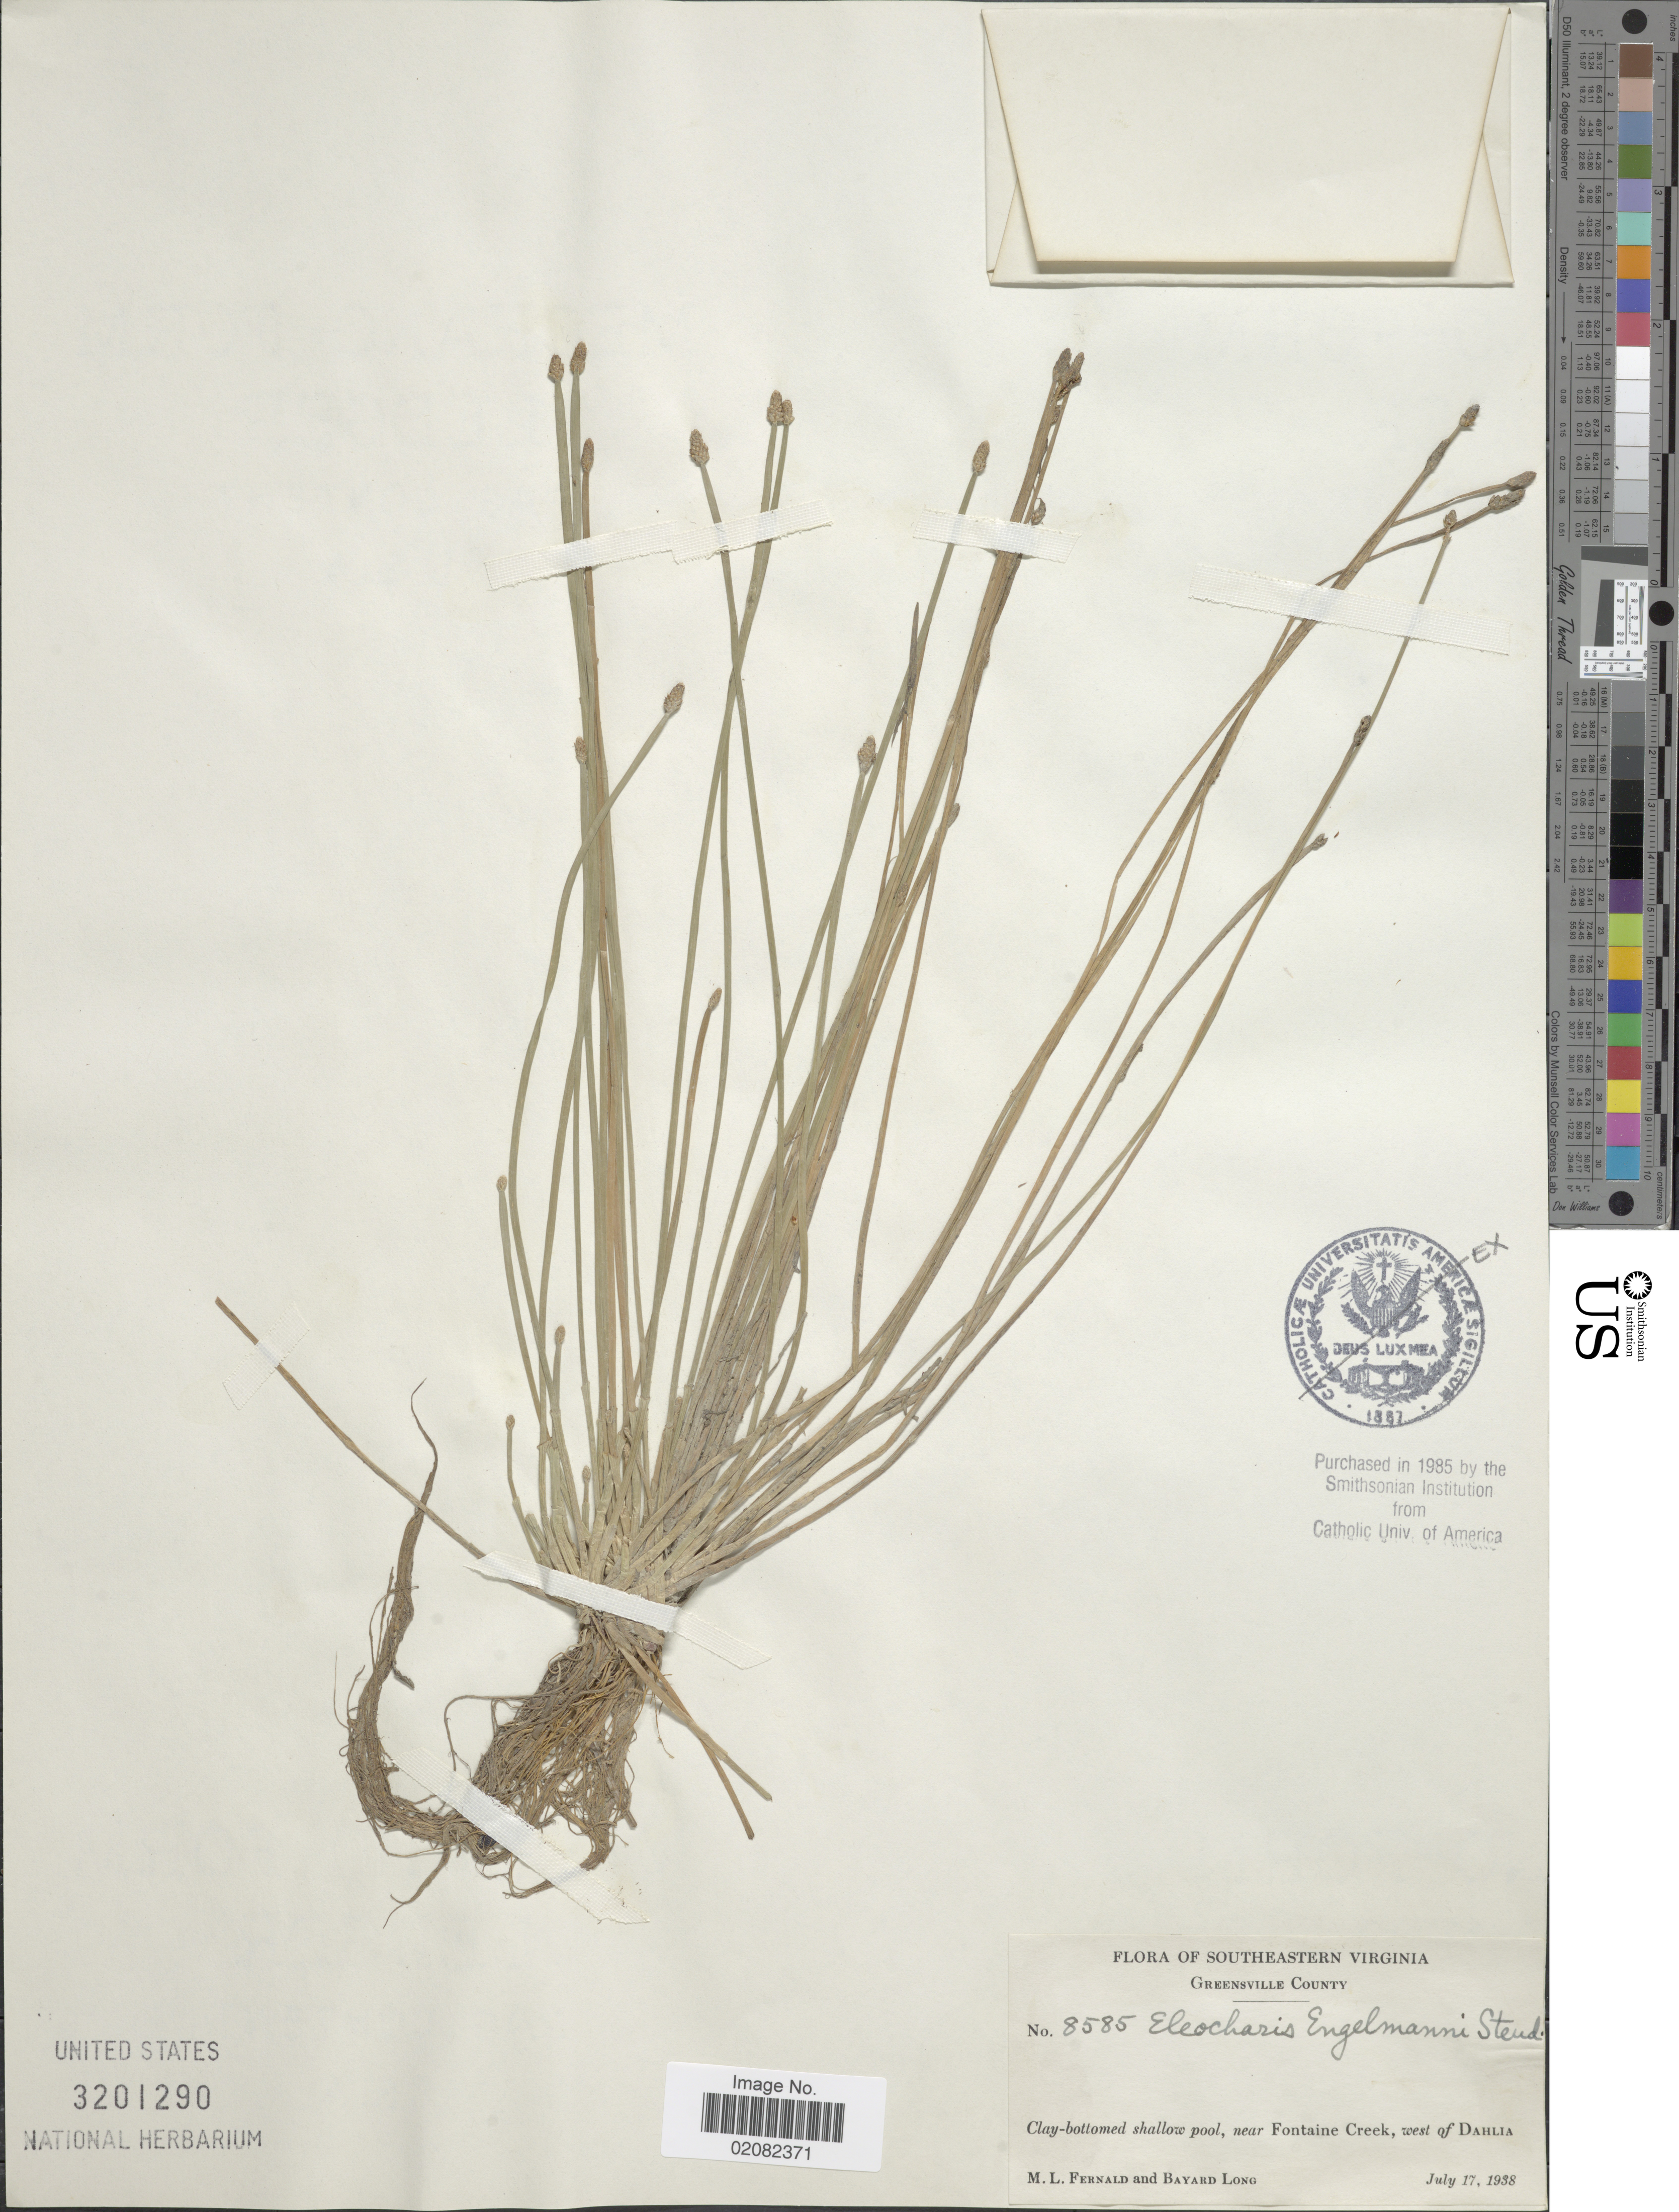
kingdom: Plantae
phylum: Tracheophyta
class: Liliopsida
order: Poales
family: Cyperaceae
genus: Eleocharis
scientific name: Eleocharis engelmannii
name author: Steud.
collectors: M. L. Fernald & B. Long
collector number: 8585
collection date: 1958-07-17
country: United States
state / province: Virginia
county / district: Greensville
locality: Southeastern Virginia, Greensville County, near Fontaine Creek, west of Dahlia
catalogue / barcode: US 3201290